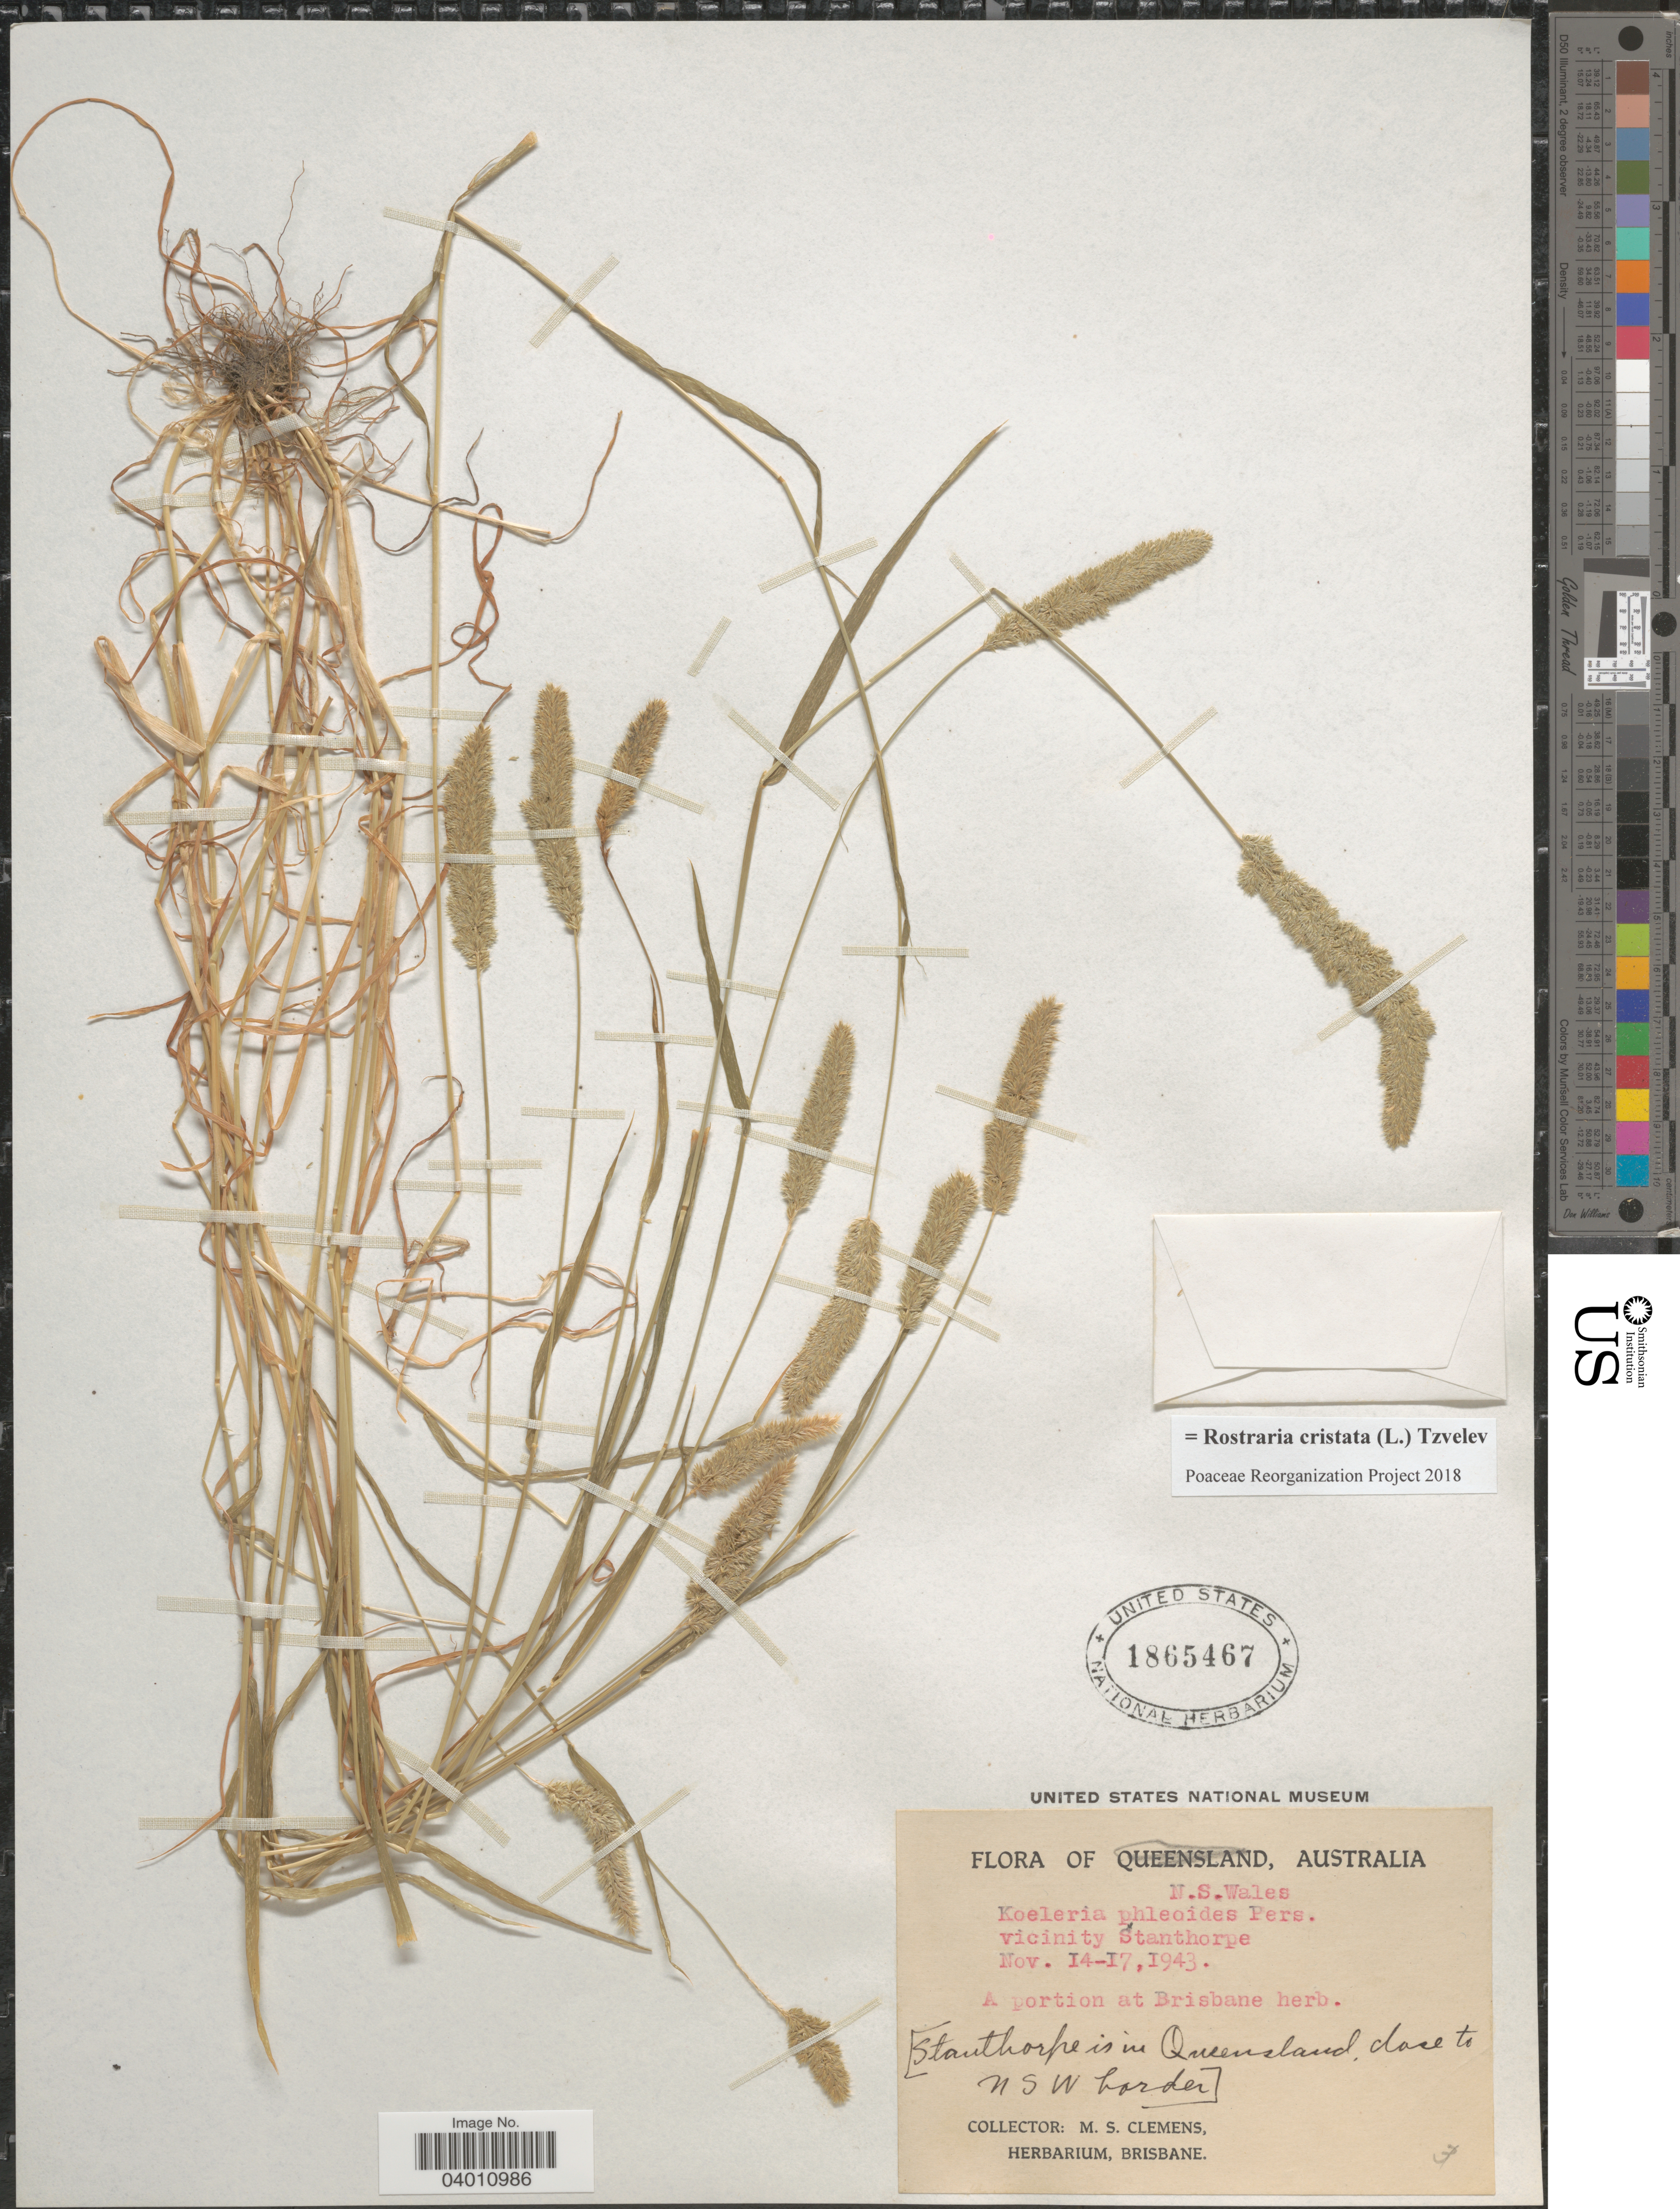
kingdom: Plantae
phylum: Tracheophyta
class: Liliopsida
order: Poales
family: Poaceae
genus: Rostraria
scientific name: Rostraria cristata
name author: (L.) Tzvelev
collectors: M. S. Clemens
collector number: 3?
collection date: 1943-11-14/1943-11-17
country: Australia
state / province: New South Wales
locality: Vicinity Stanthorpe. [Stanthorpe is in Queensland, close to NSW border].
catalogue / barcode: US 1865467